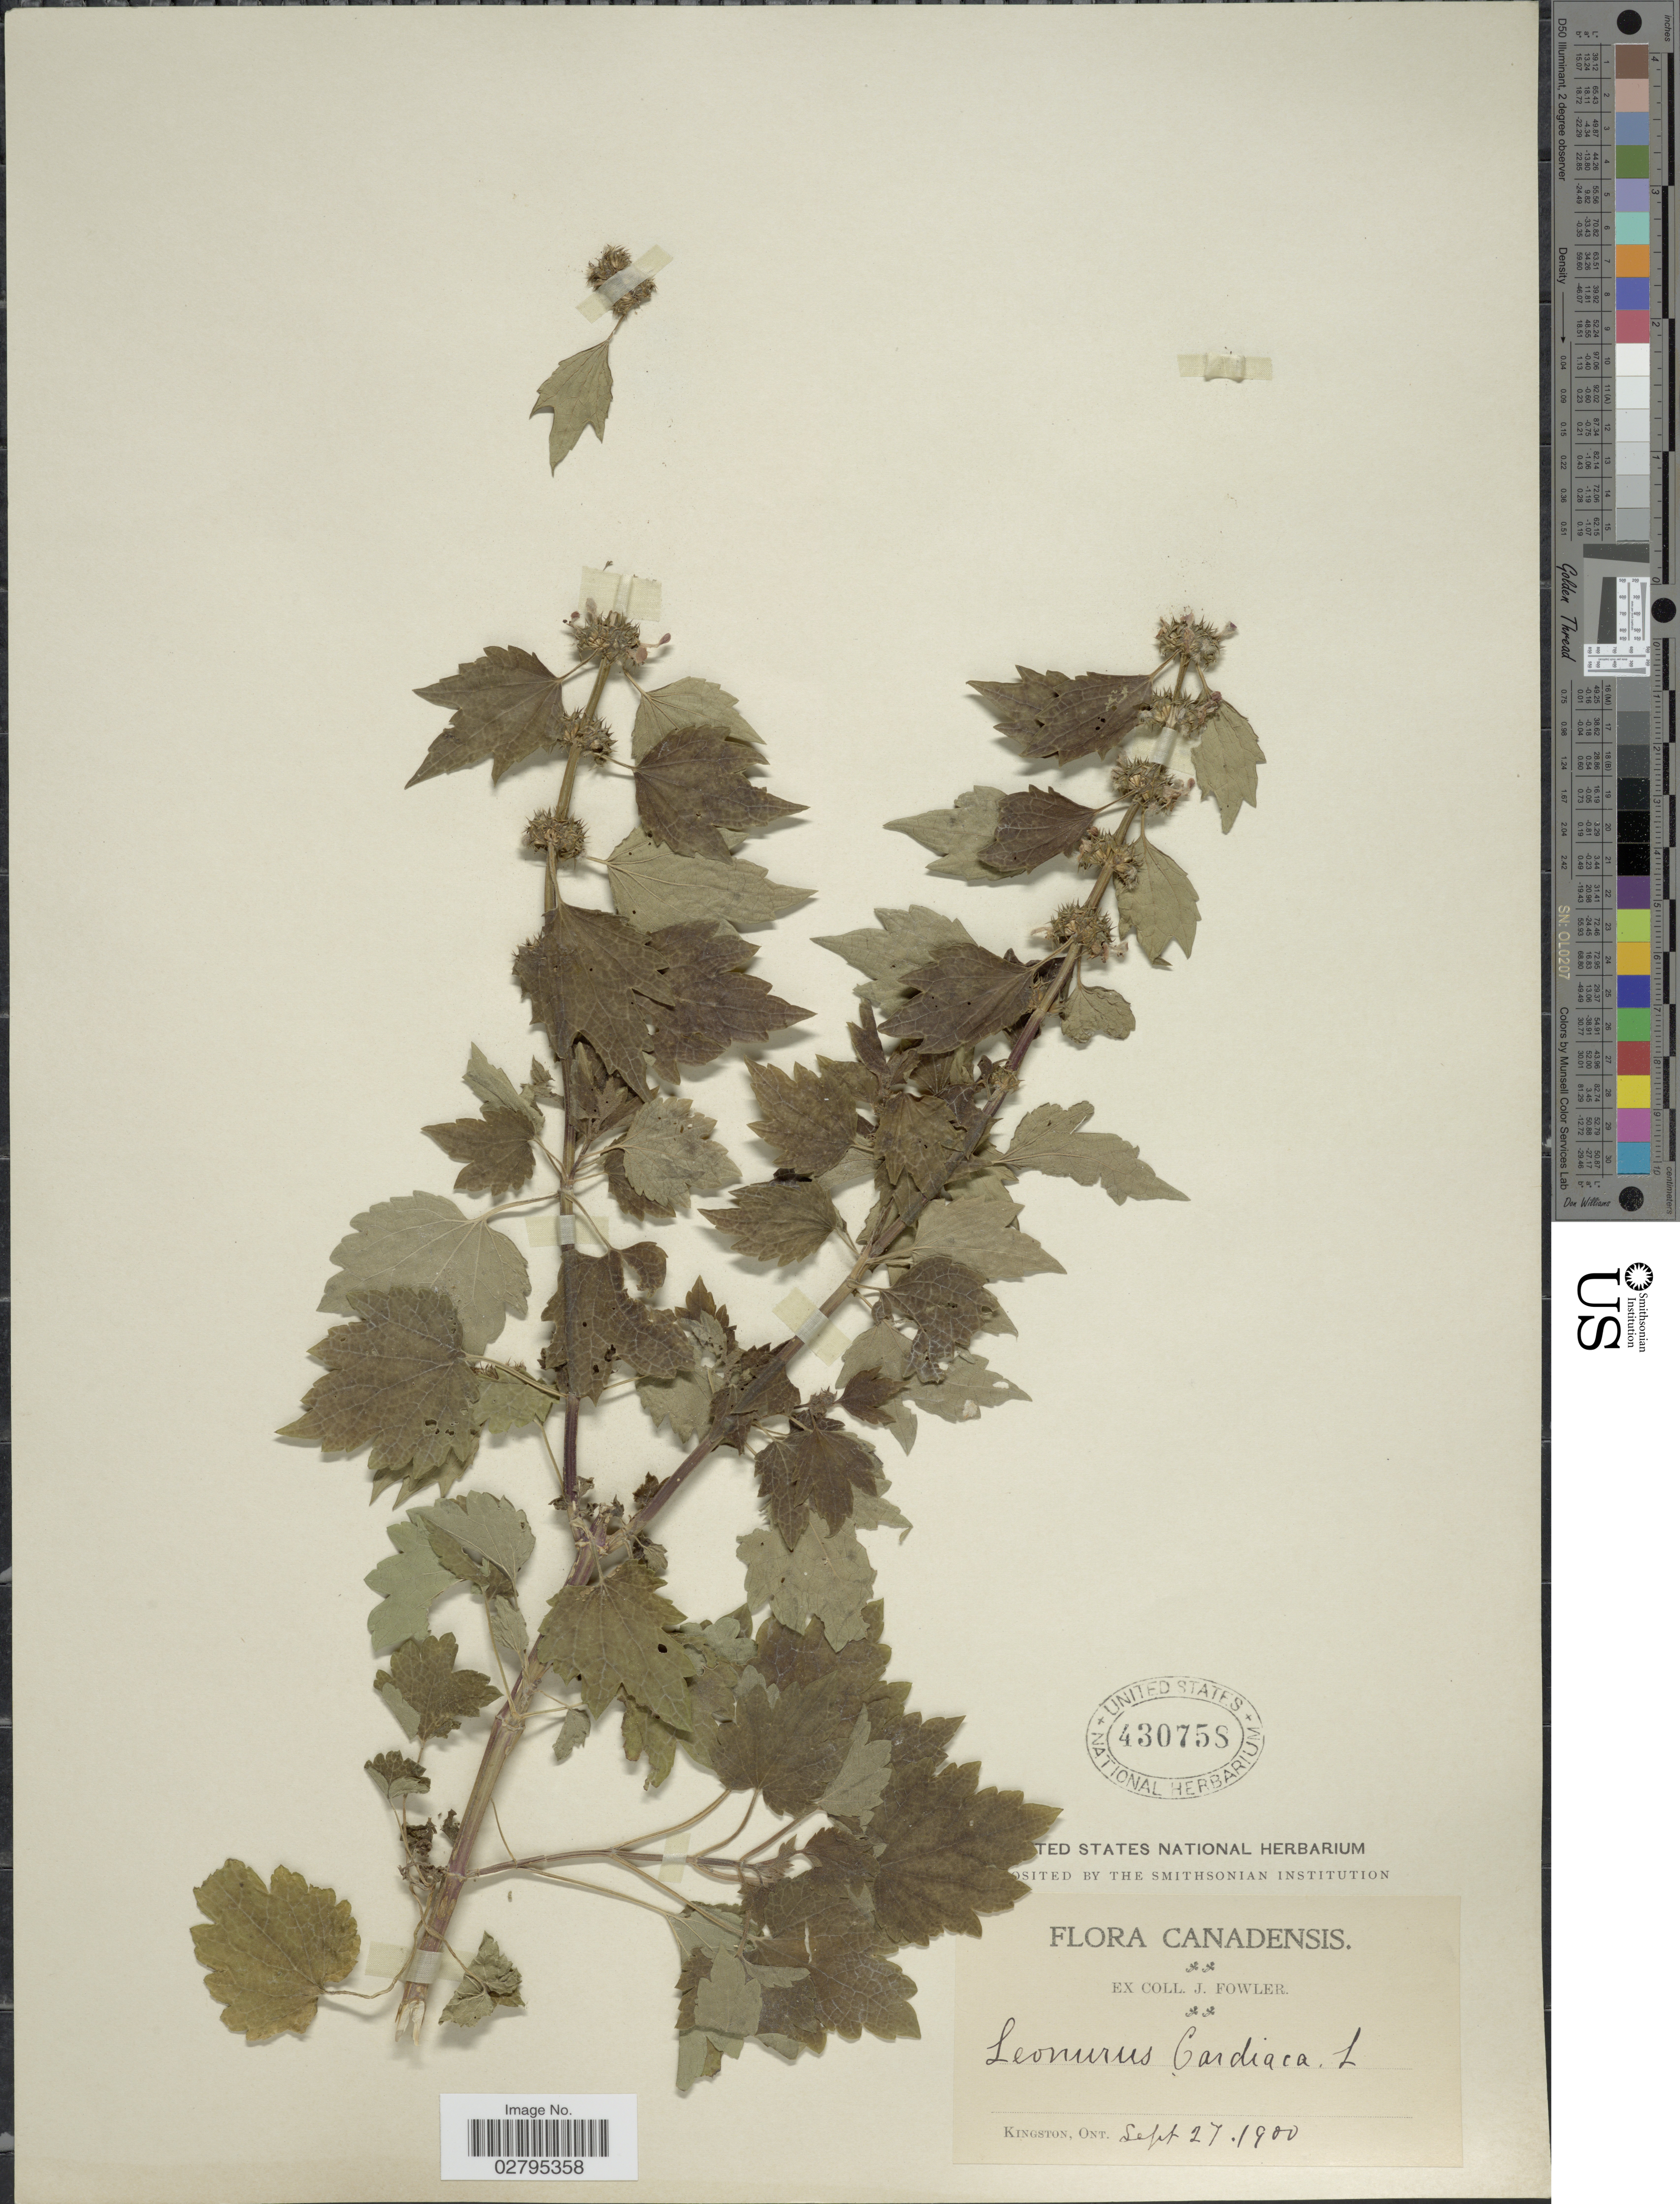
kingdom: Plantae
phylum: Tracheophyta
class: Magnoliopsida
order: Lamiales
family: Lamiaceae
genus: Leonurus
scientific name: Leonurus cardiaca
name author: L.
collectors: J. P. Fowler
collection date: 1900-09-27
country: Canada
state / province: Ontario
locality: Kingston, Ont.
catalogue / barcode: US 430758